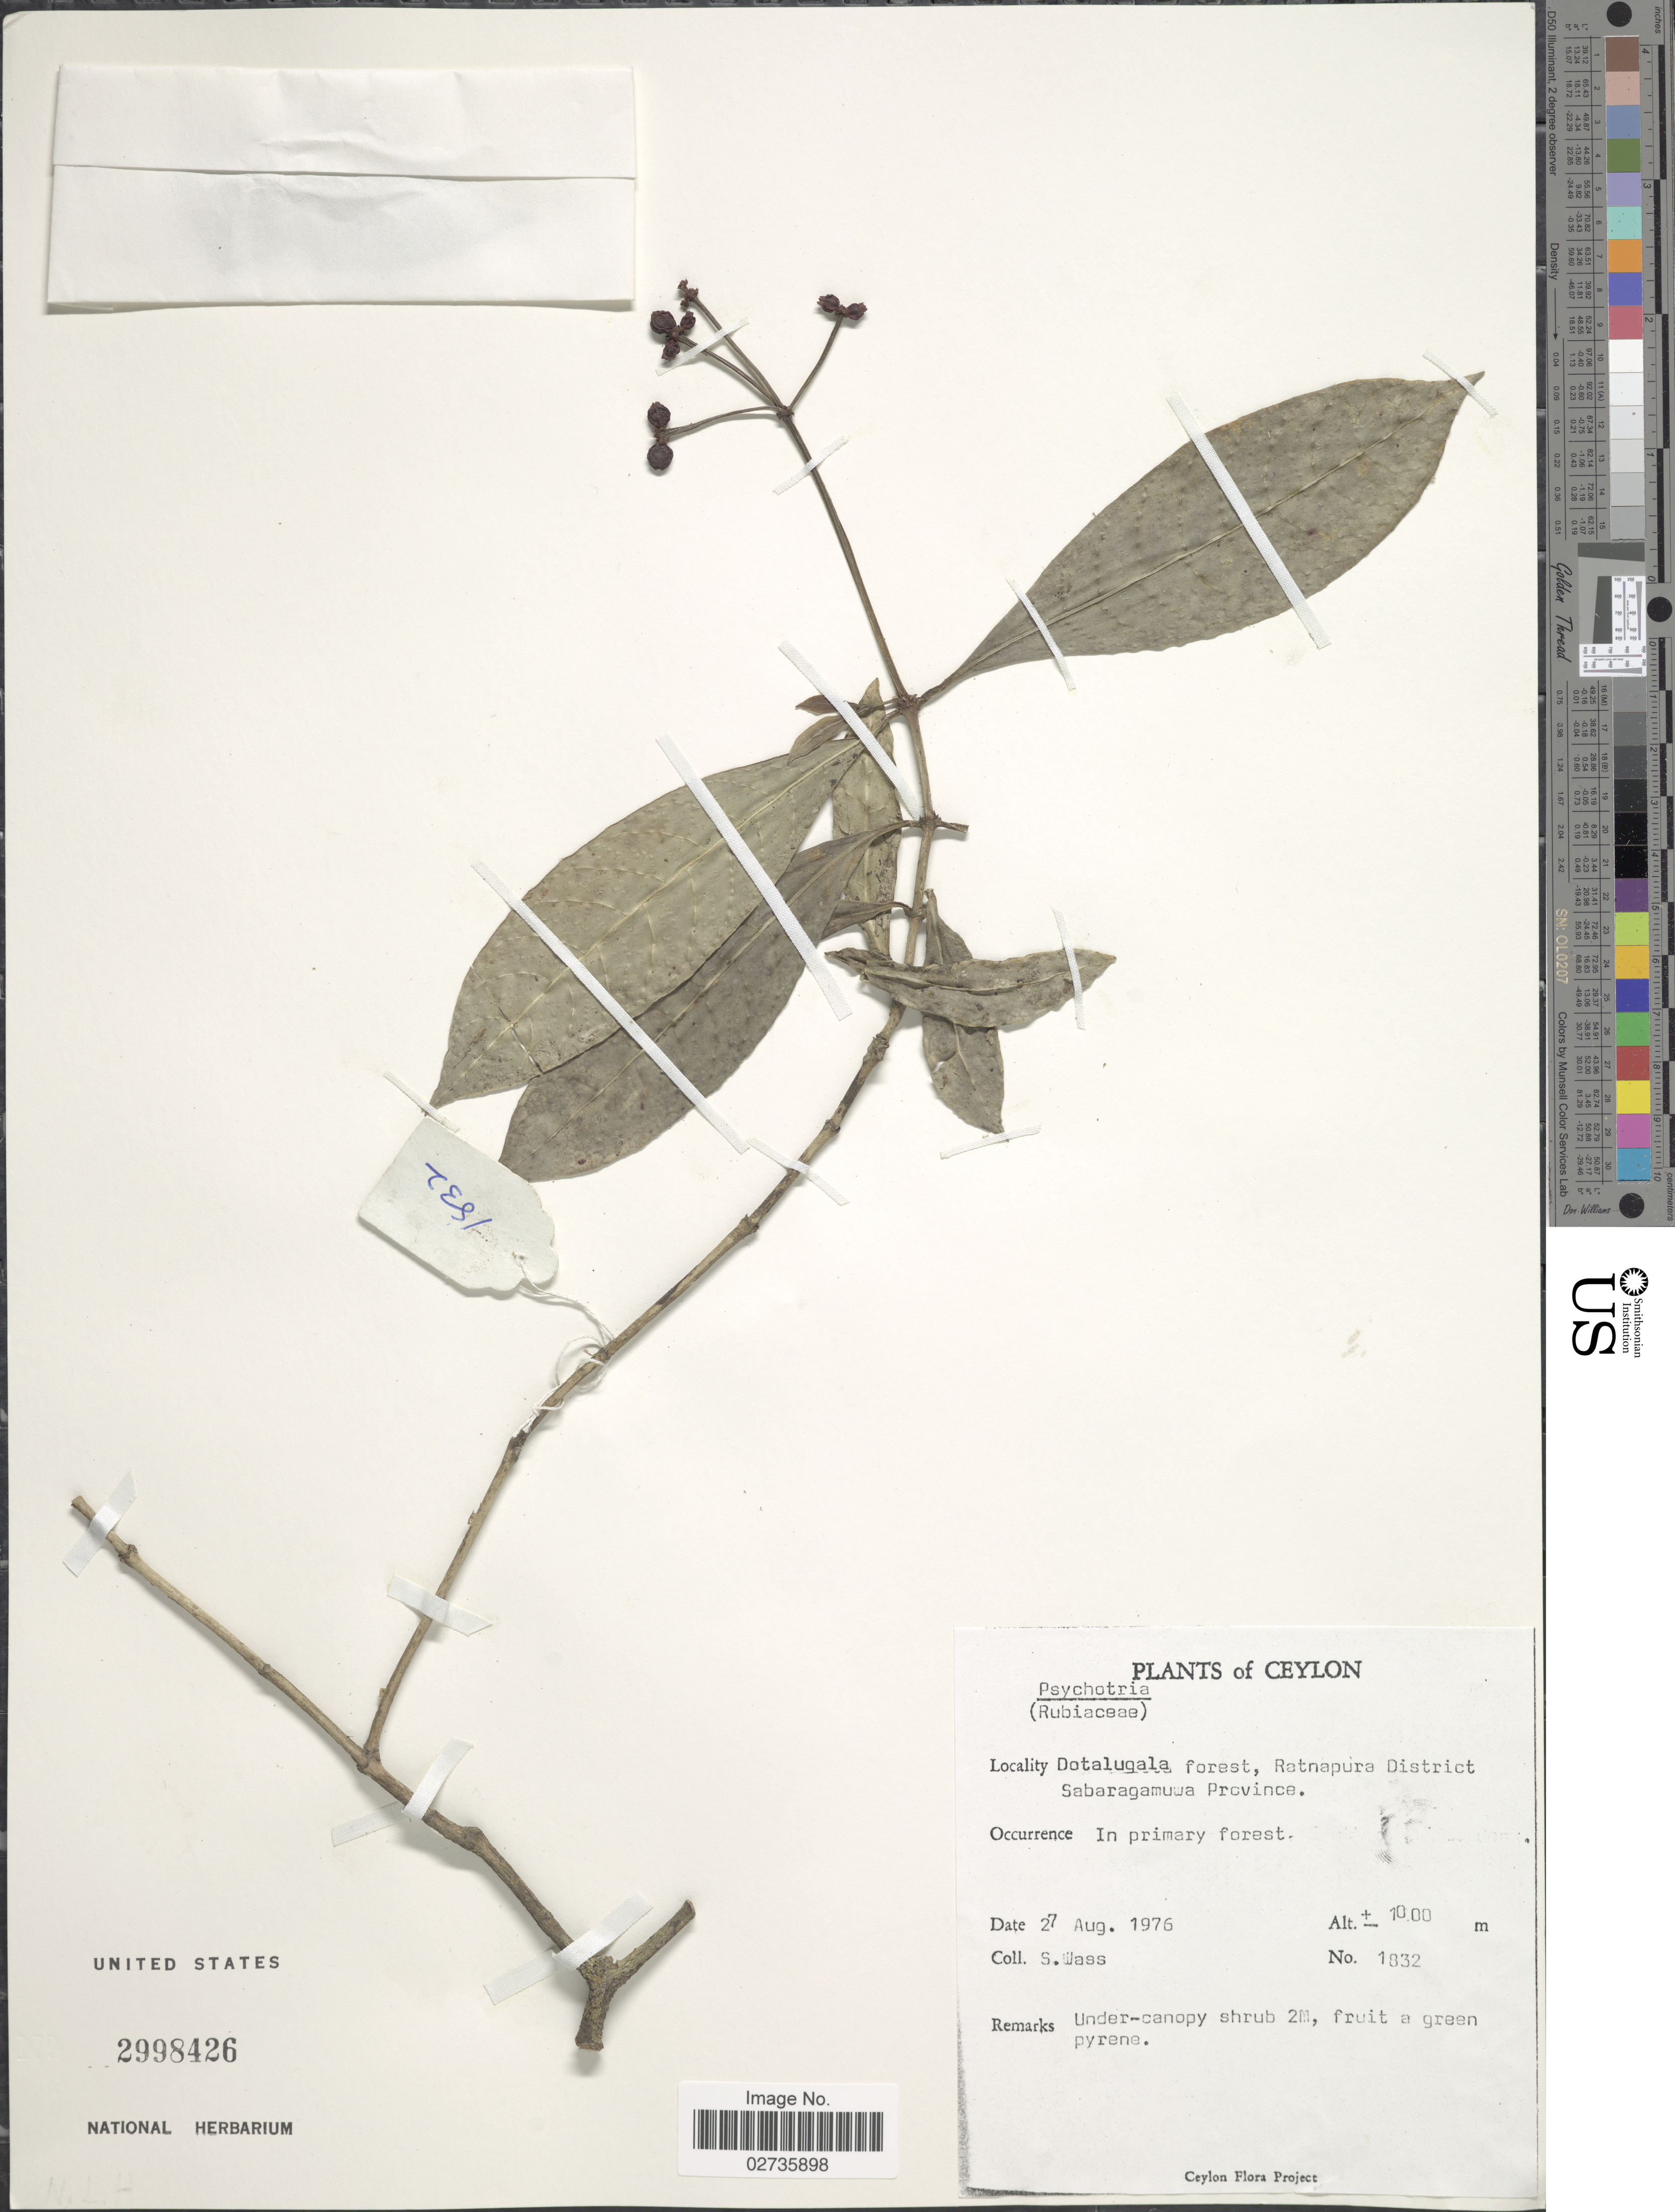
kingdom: Plantae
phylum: Tracheophyta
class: Magnoliopsida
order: Gentianales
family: Rubiaceae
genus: Psychotria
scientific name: Psychotria sp.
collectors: S. Waas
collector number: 1832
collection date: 1976-08-27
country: Sri Lanka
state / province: Sabaragamuwa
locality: Ceylon, Dotalugala forest, Ratnapura District, In primary forest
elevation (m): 1000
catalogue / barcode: US 2998426